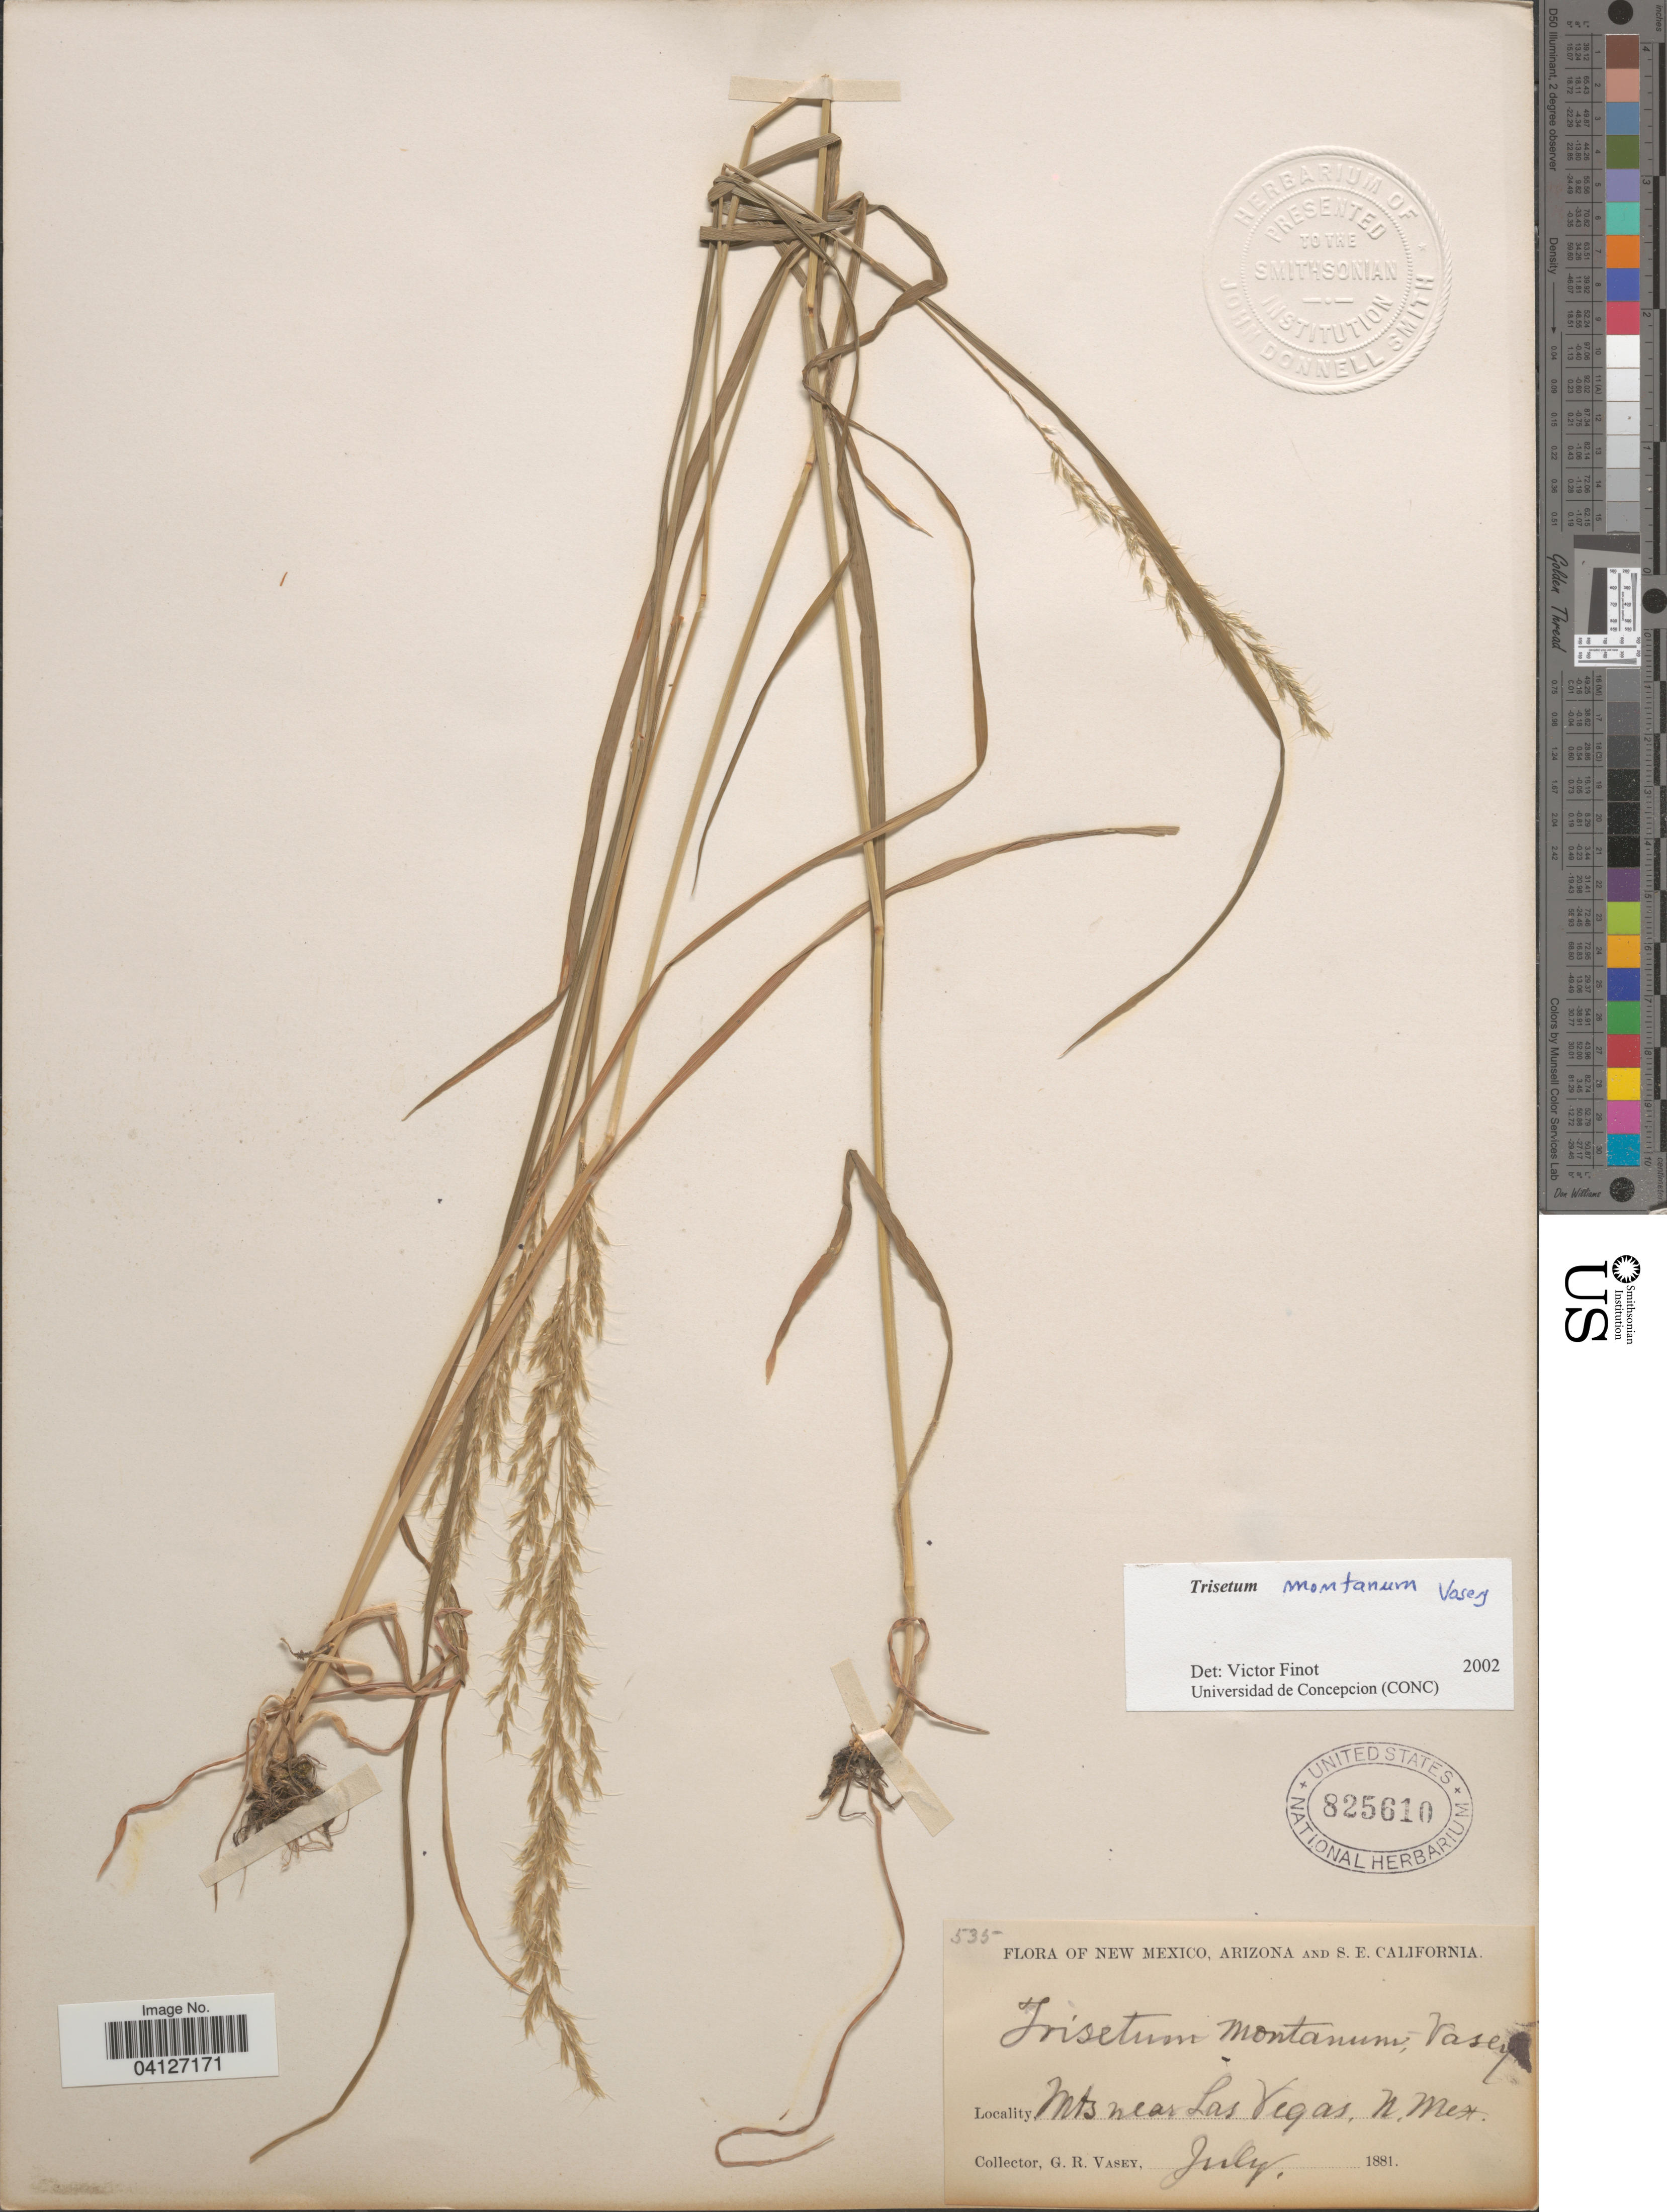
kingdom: Plantae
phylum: Tracheophyta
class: Liliopsida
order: Poales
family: Poaceae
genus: Trisetum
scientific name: Trisetum montanum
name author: Vasey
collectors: G. R. Vasey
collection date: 1881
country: United States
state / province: New Mexico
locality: Mts near Las Vegas.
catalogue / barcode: US 825610